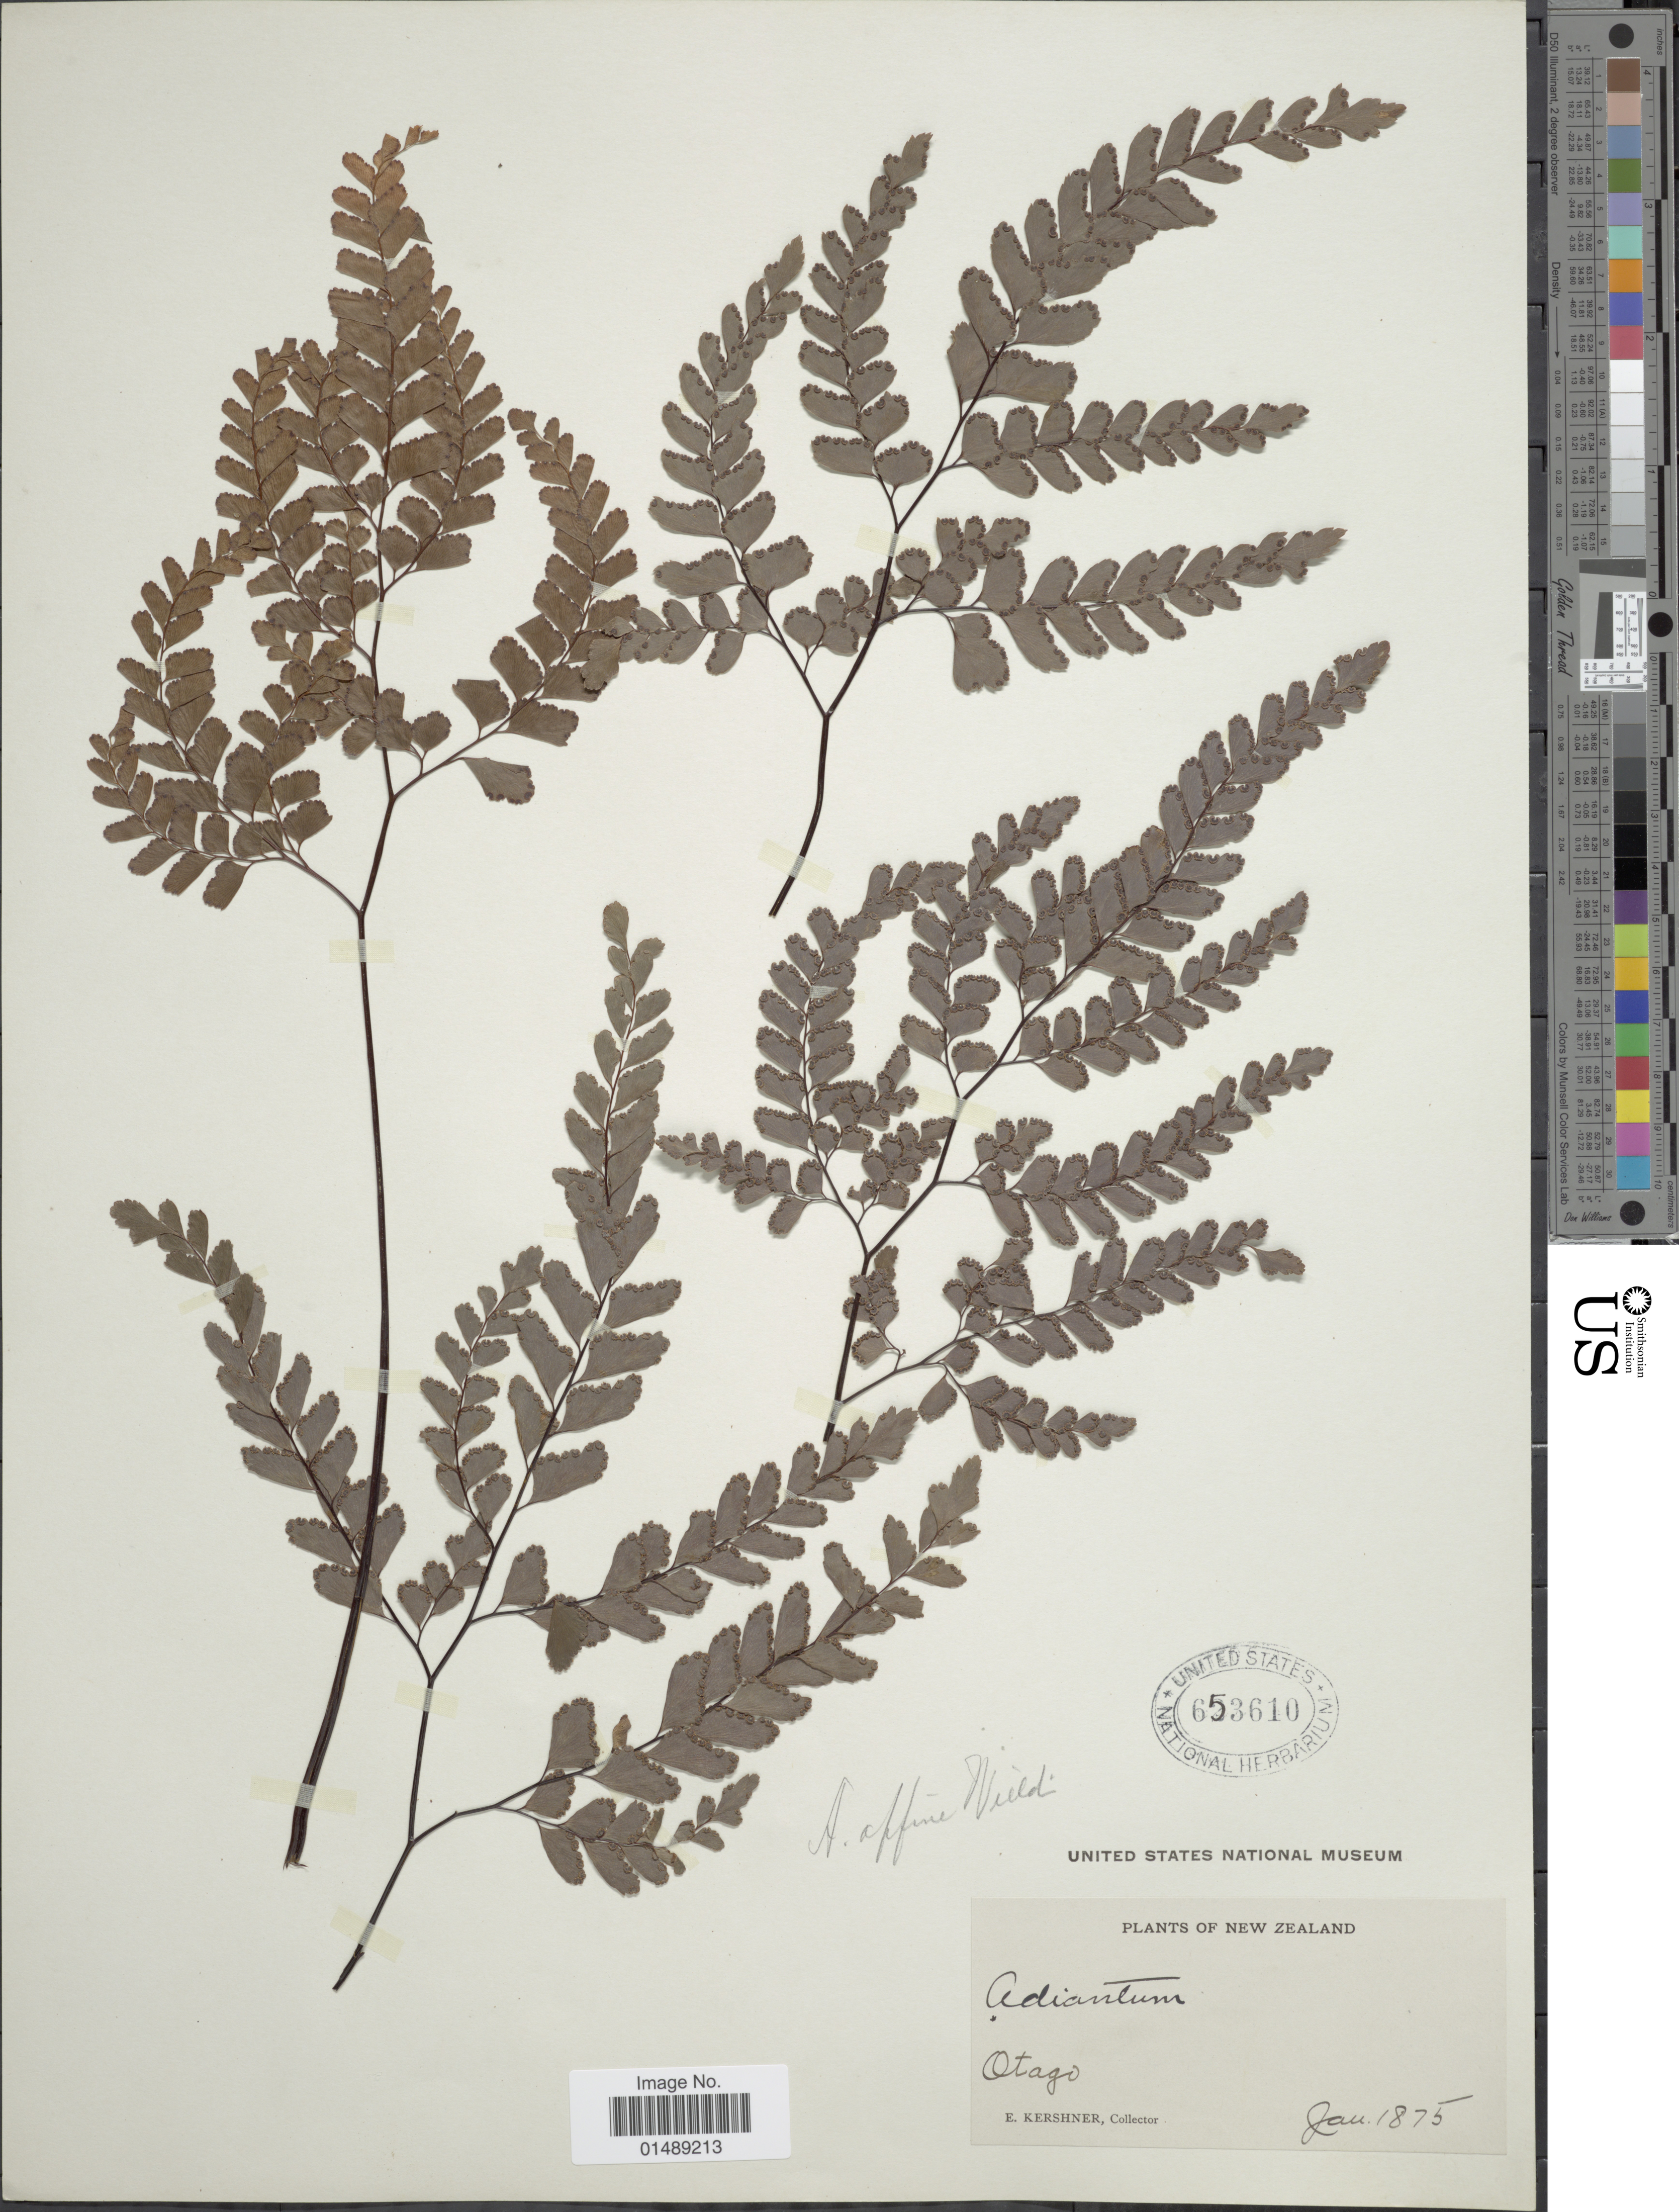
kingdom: Plantae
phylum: Tracheophyta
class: Polypodiopsida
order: Polypodiales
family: Pteridaceae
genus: Adiantum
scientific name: Adiantum affine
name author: Willd.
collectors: E. Kershner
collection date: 1875-01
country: New Zealand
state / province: Otago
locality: New Zealand, Otago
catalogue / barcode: US 653610